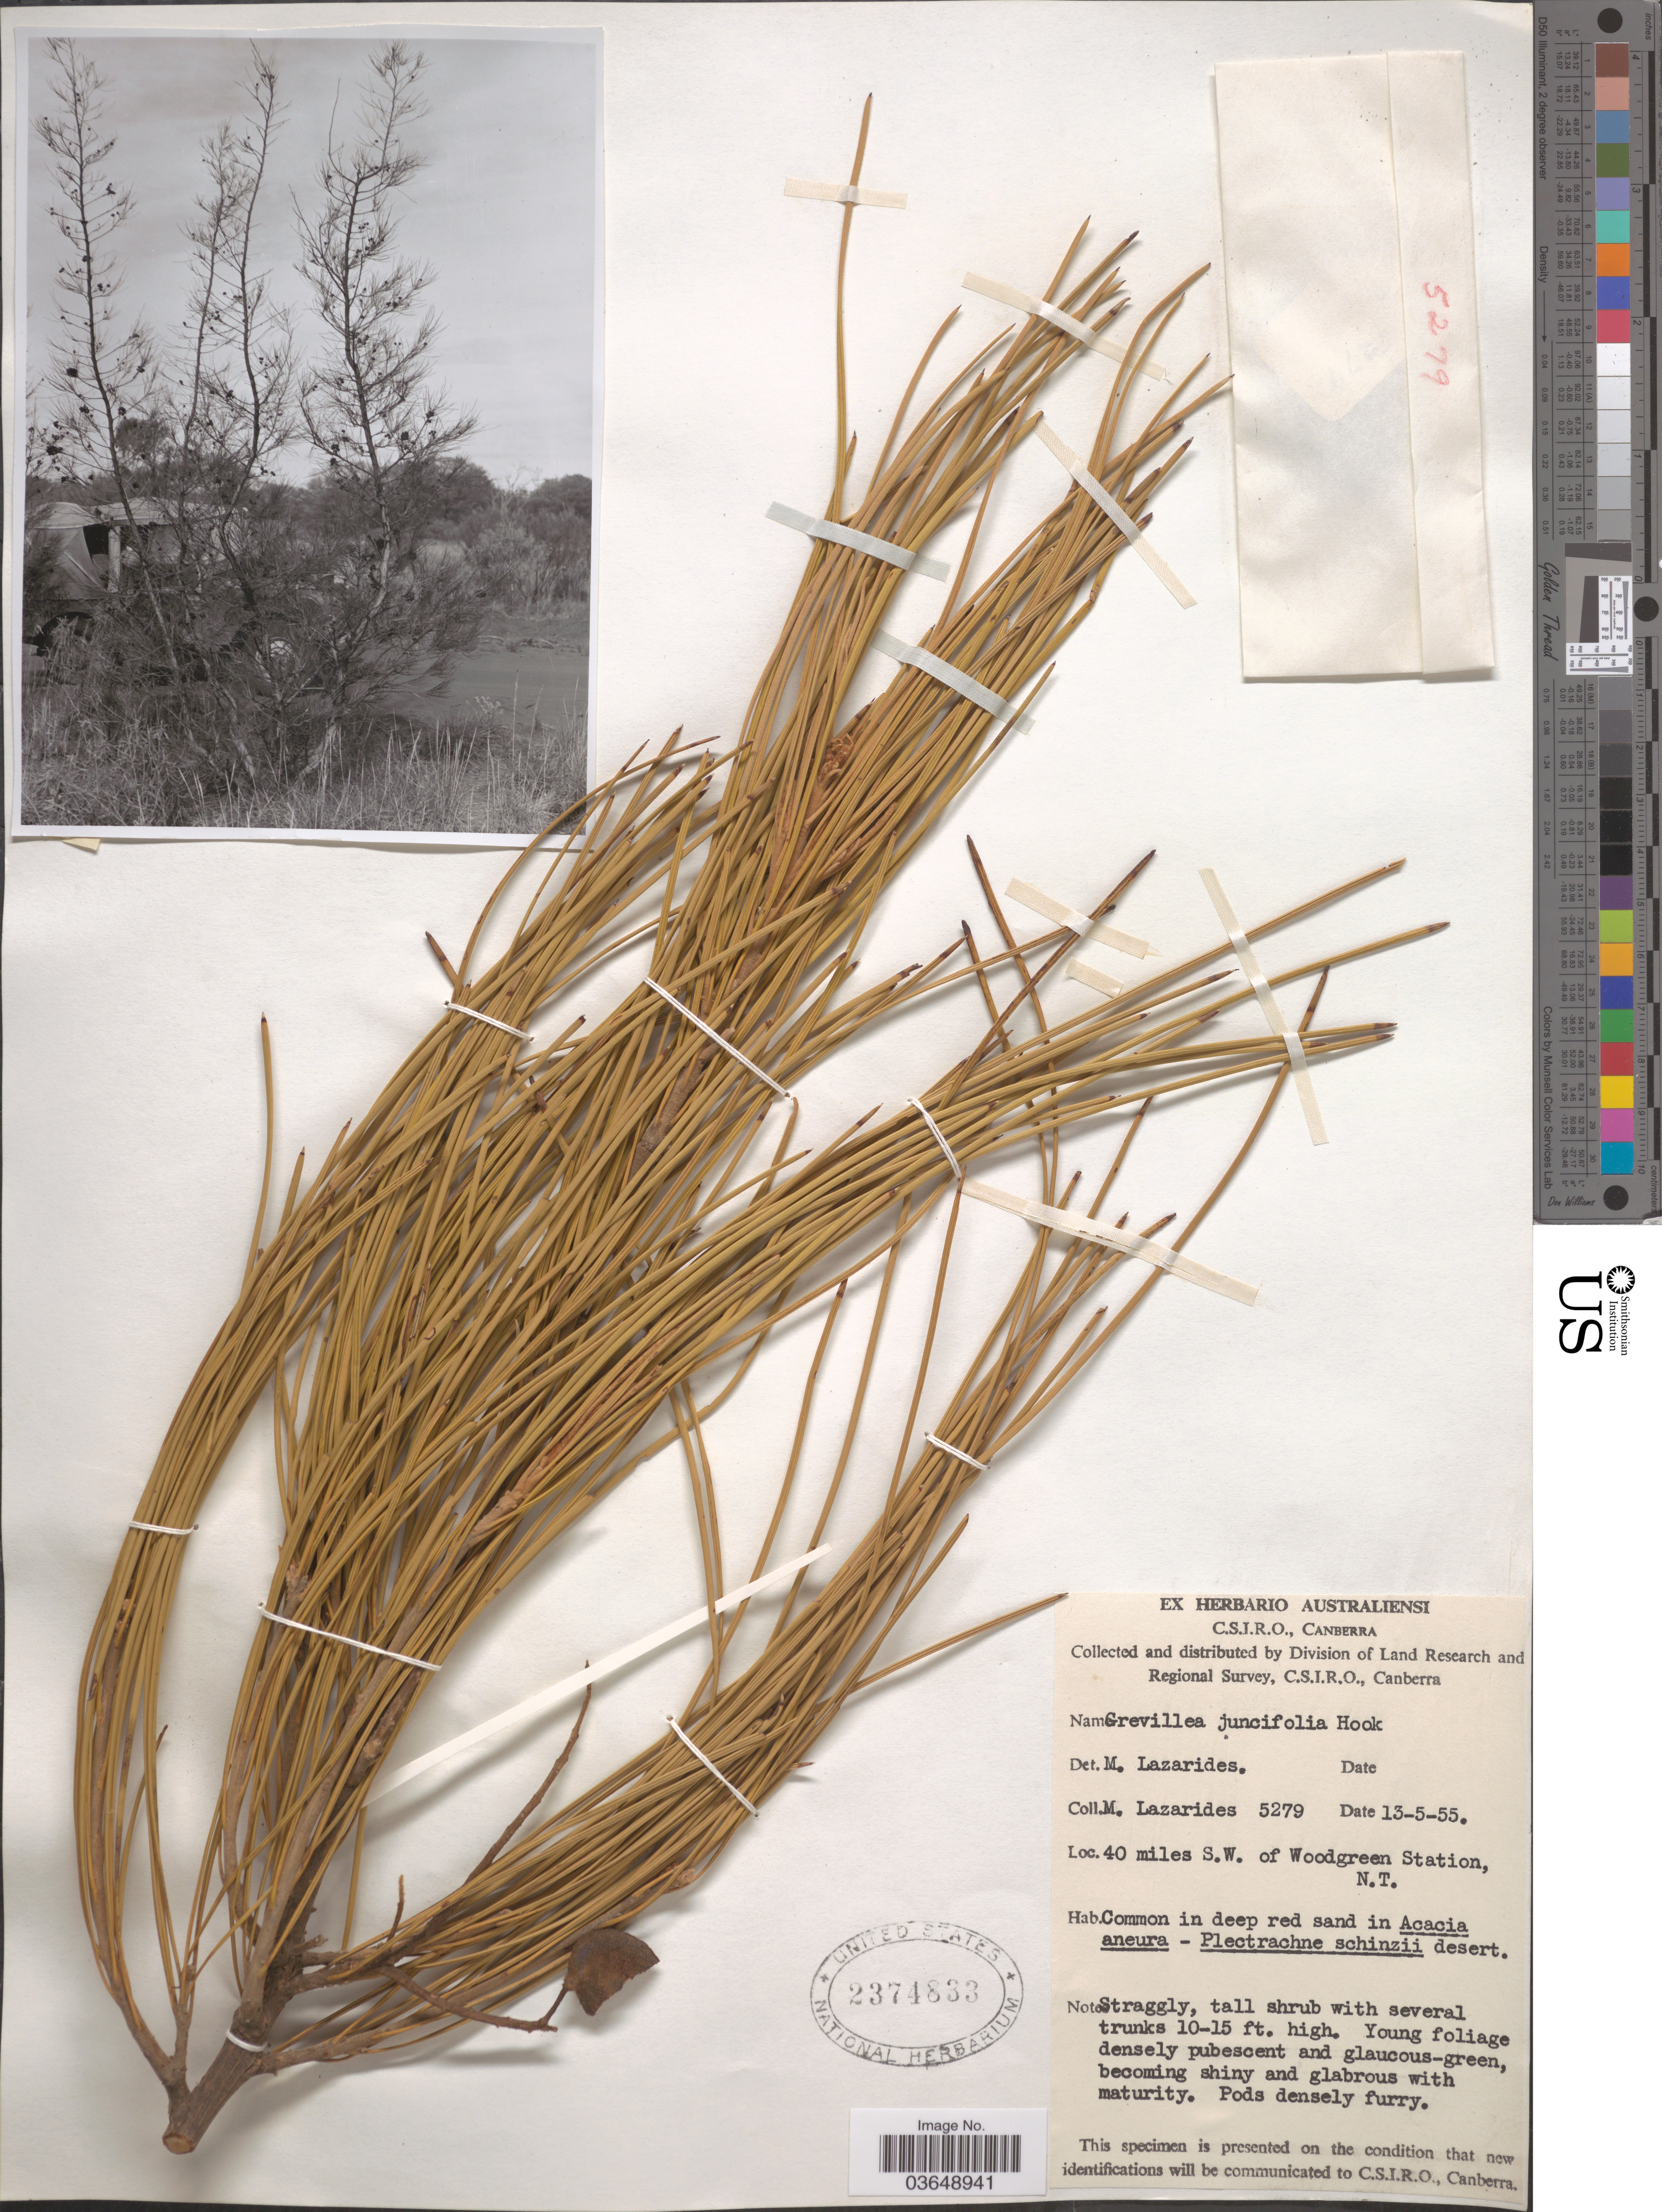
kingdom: Plantae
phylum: Tracheophyta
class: Magnoliopsida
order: Proteales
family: Proteaceae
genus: Grevillea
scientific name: Grevillea juncifolia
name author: Hook.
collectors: M. Lazarides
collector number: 5279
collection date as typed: Transcribed d/m/y: 13/5/55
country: Australia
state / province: Northern Territory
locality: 40 miles S.W. of Woodgreen Station, N.T.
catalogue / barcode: US 2374833